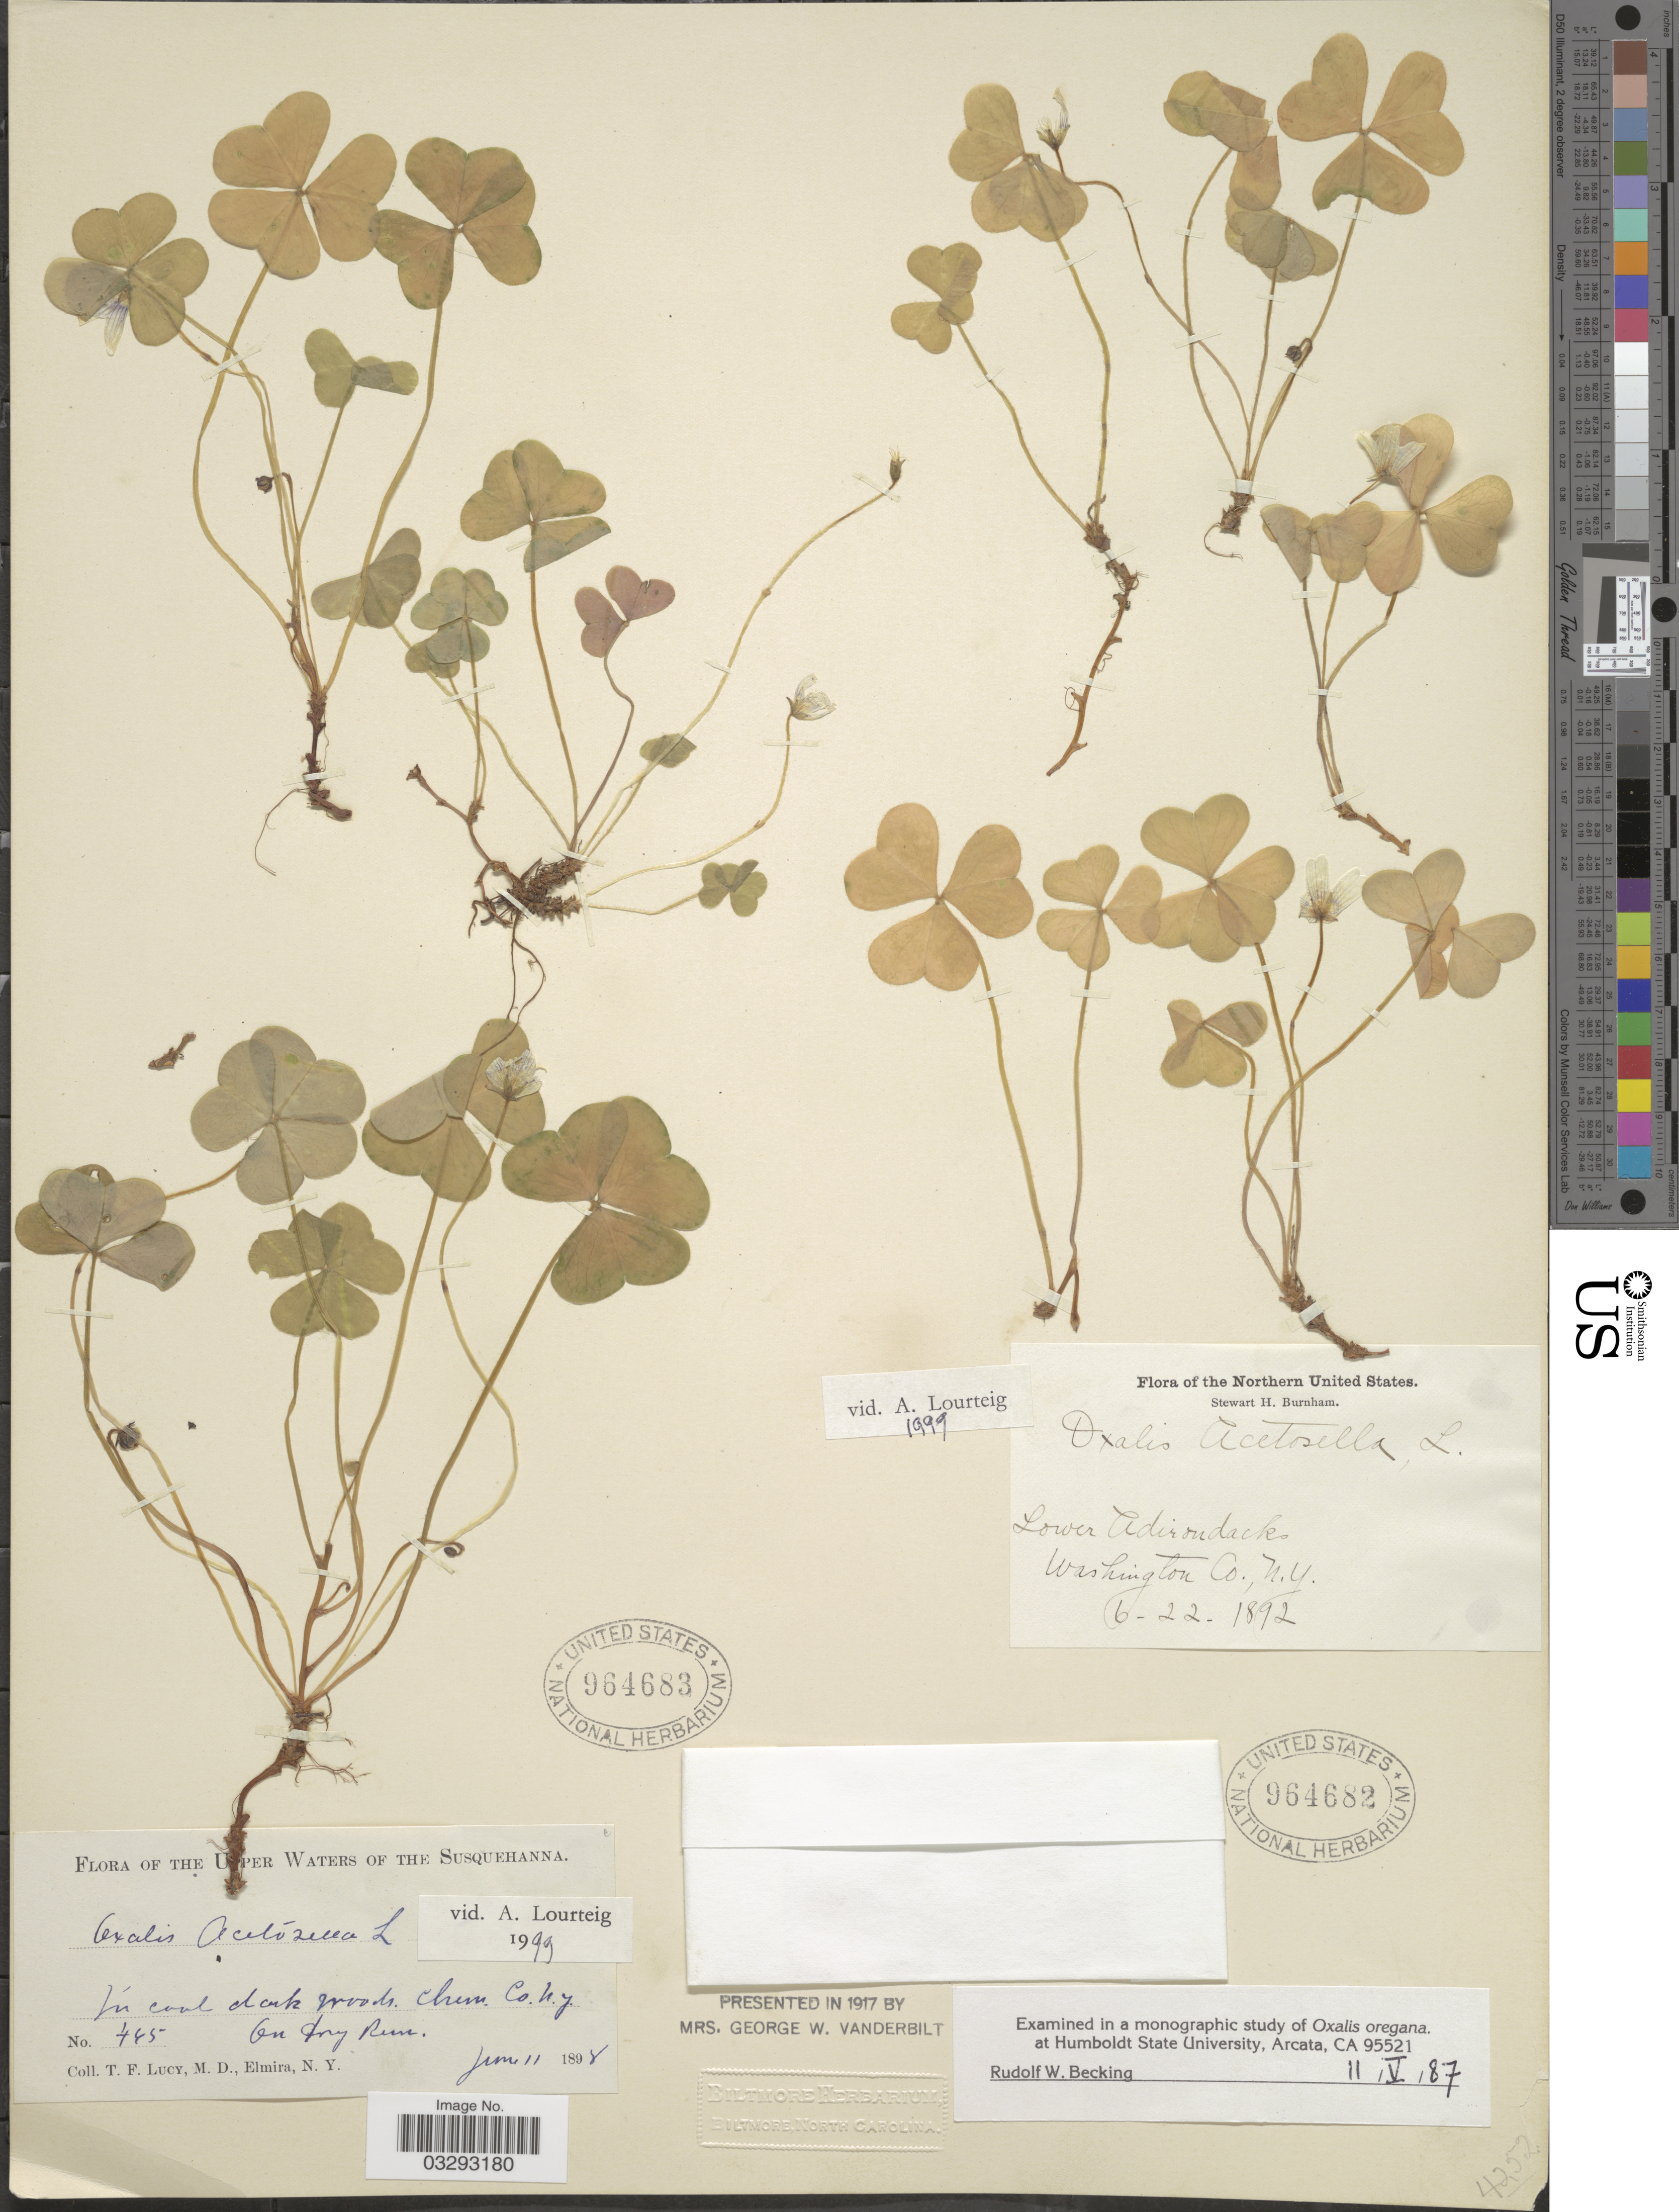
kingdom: Plantae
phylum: Tracheophyta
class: Magnoliopsida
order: Oxalidales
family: Oxalidaceae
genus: Oxalis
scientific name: Oxalis acetosella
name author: L.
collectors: T. Lucy & M. Elmira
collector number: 445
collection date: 1898-06-11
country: United States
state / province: New York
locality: The Upper Waters of the Susquehanna. Chem. Co. N. Y.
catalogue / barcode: US 964683